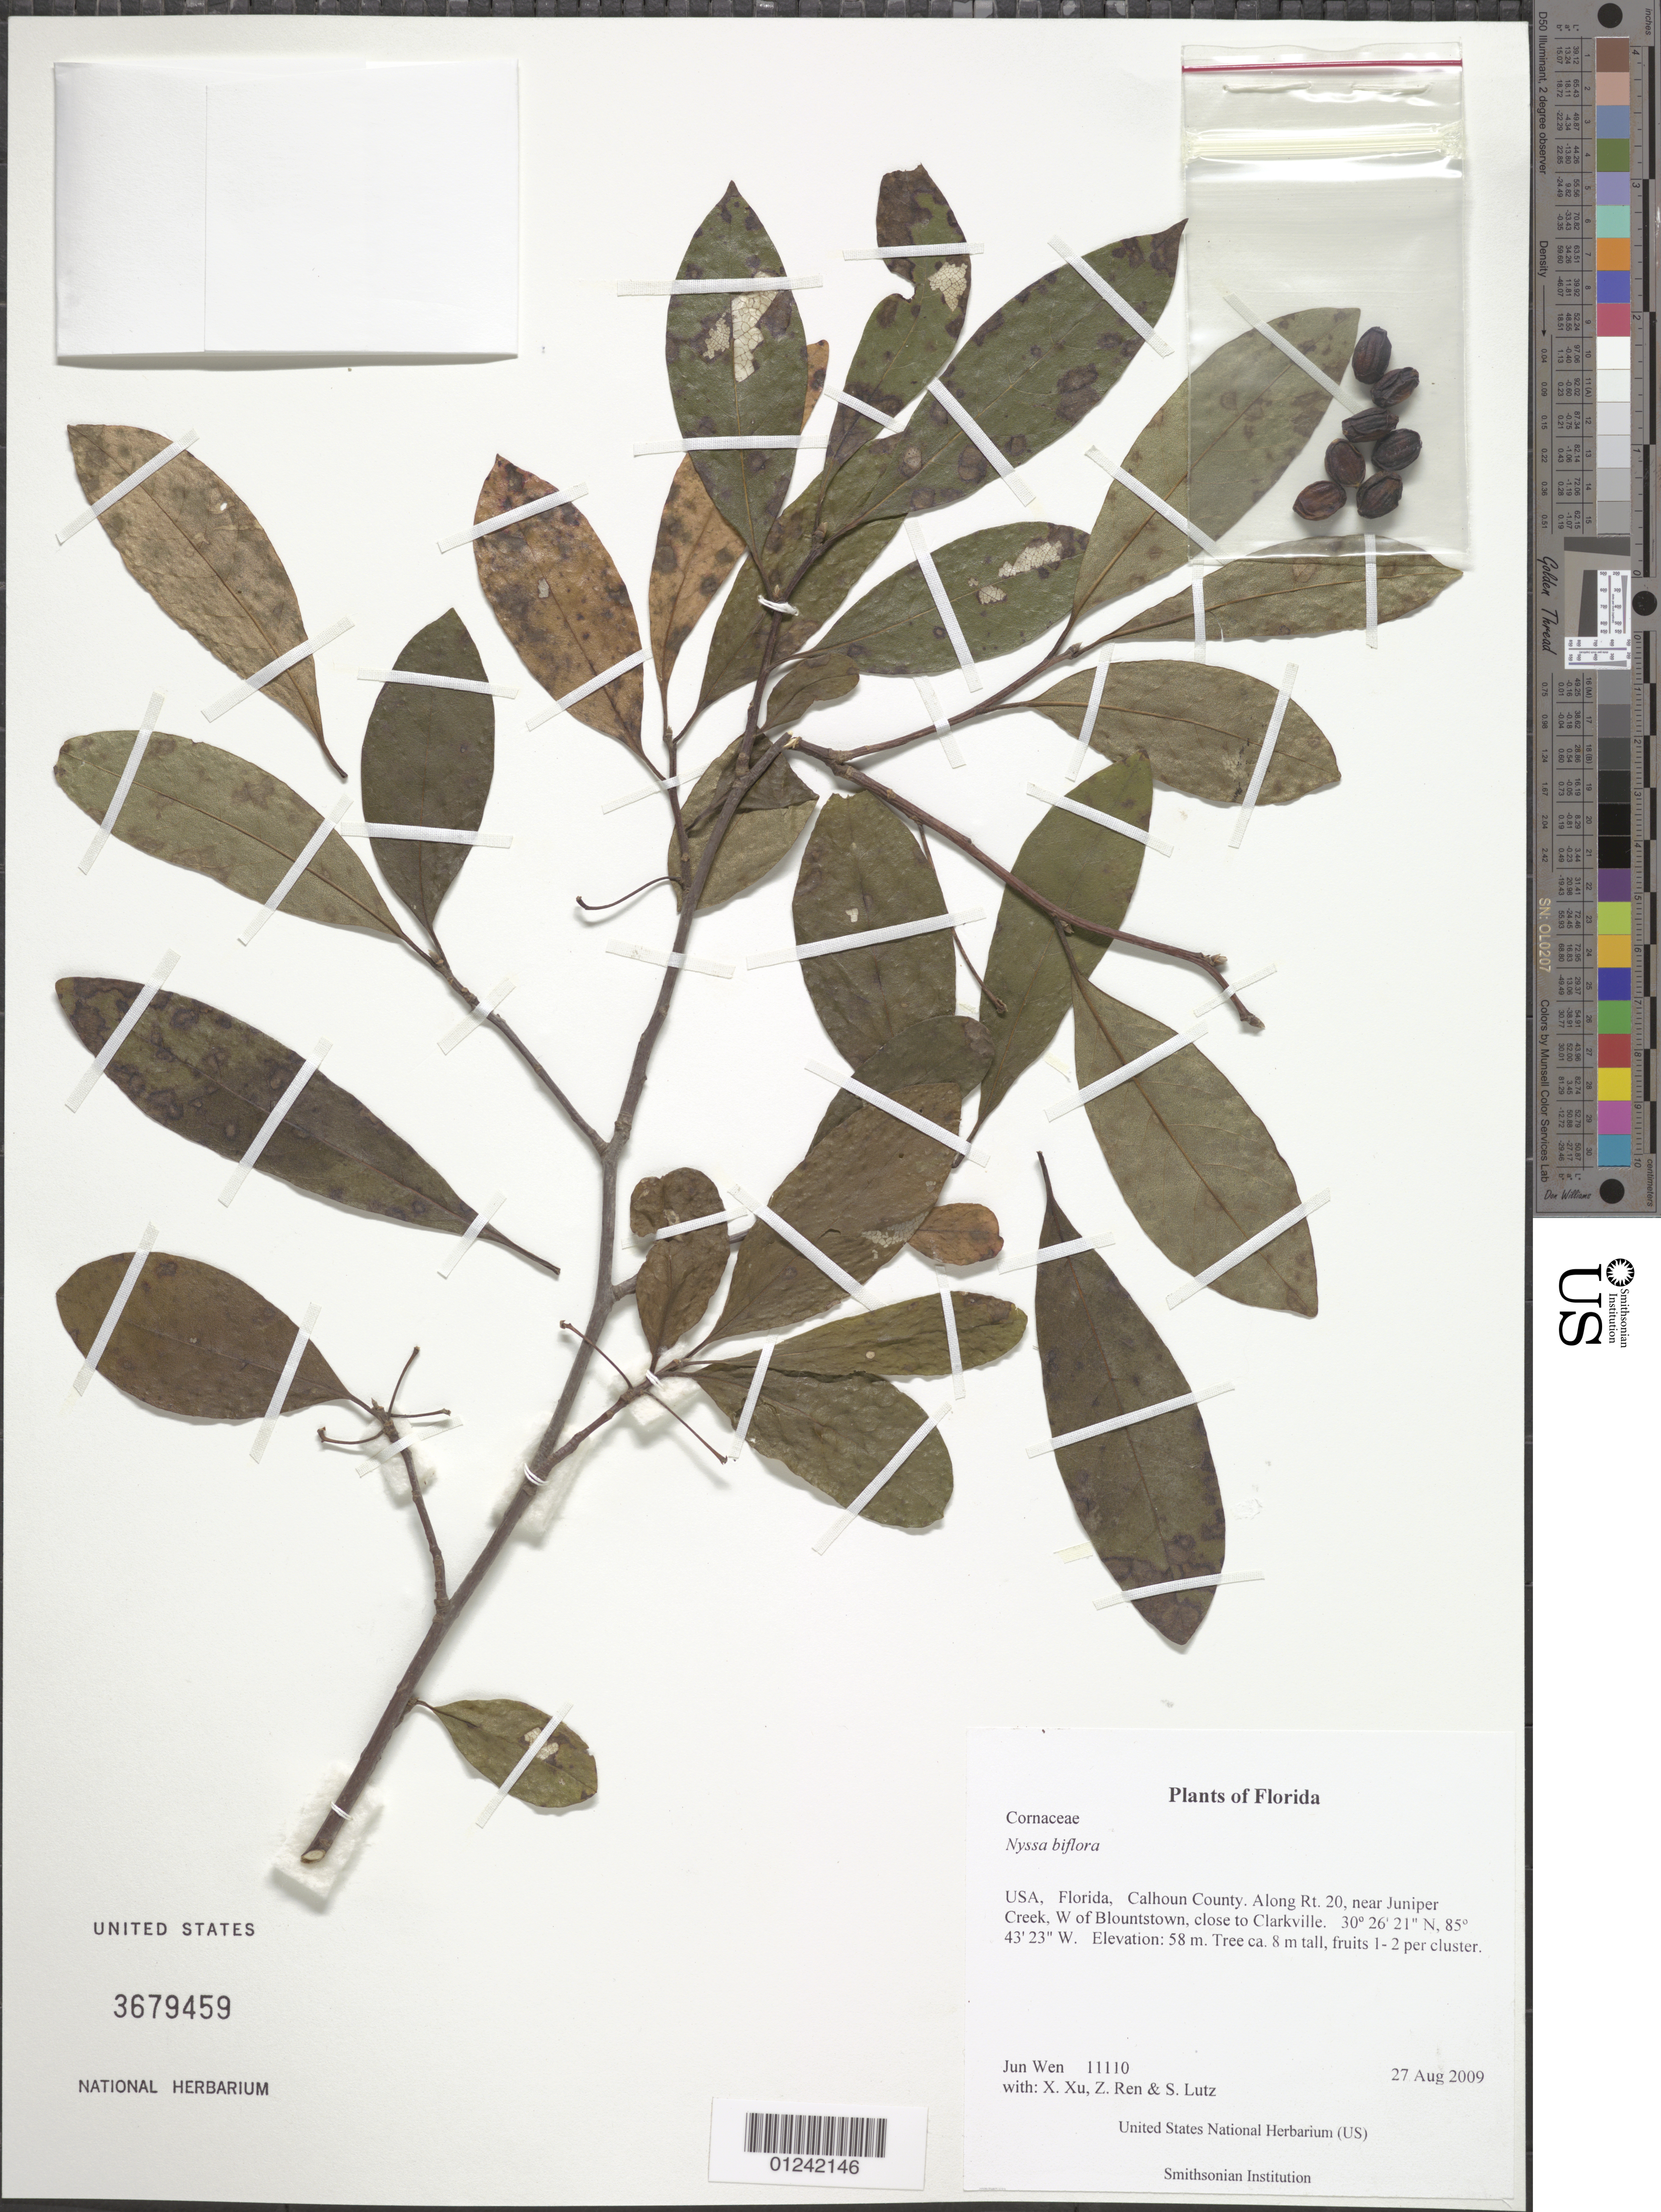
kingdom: Plantae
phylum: Tracheophyta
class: Magnoliopsida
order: Cornales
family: Nyssaceae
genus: Nyssa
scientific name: Nyssa biflora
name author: Walter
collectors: J. Wen, X. Xu, Z. Ren & S. Lutz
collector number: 11110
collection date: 2009-08-27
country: United States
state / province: Florida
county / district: Calhoun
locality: Along Rt. 20, near Juniper Creek, W of Blountstown, close to Clarkville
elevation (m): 58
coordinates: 30 26 20.8 N, 85 43 23 W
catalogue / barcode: US 3679459